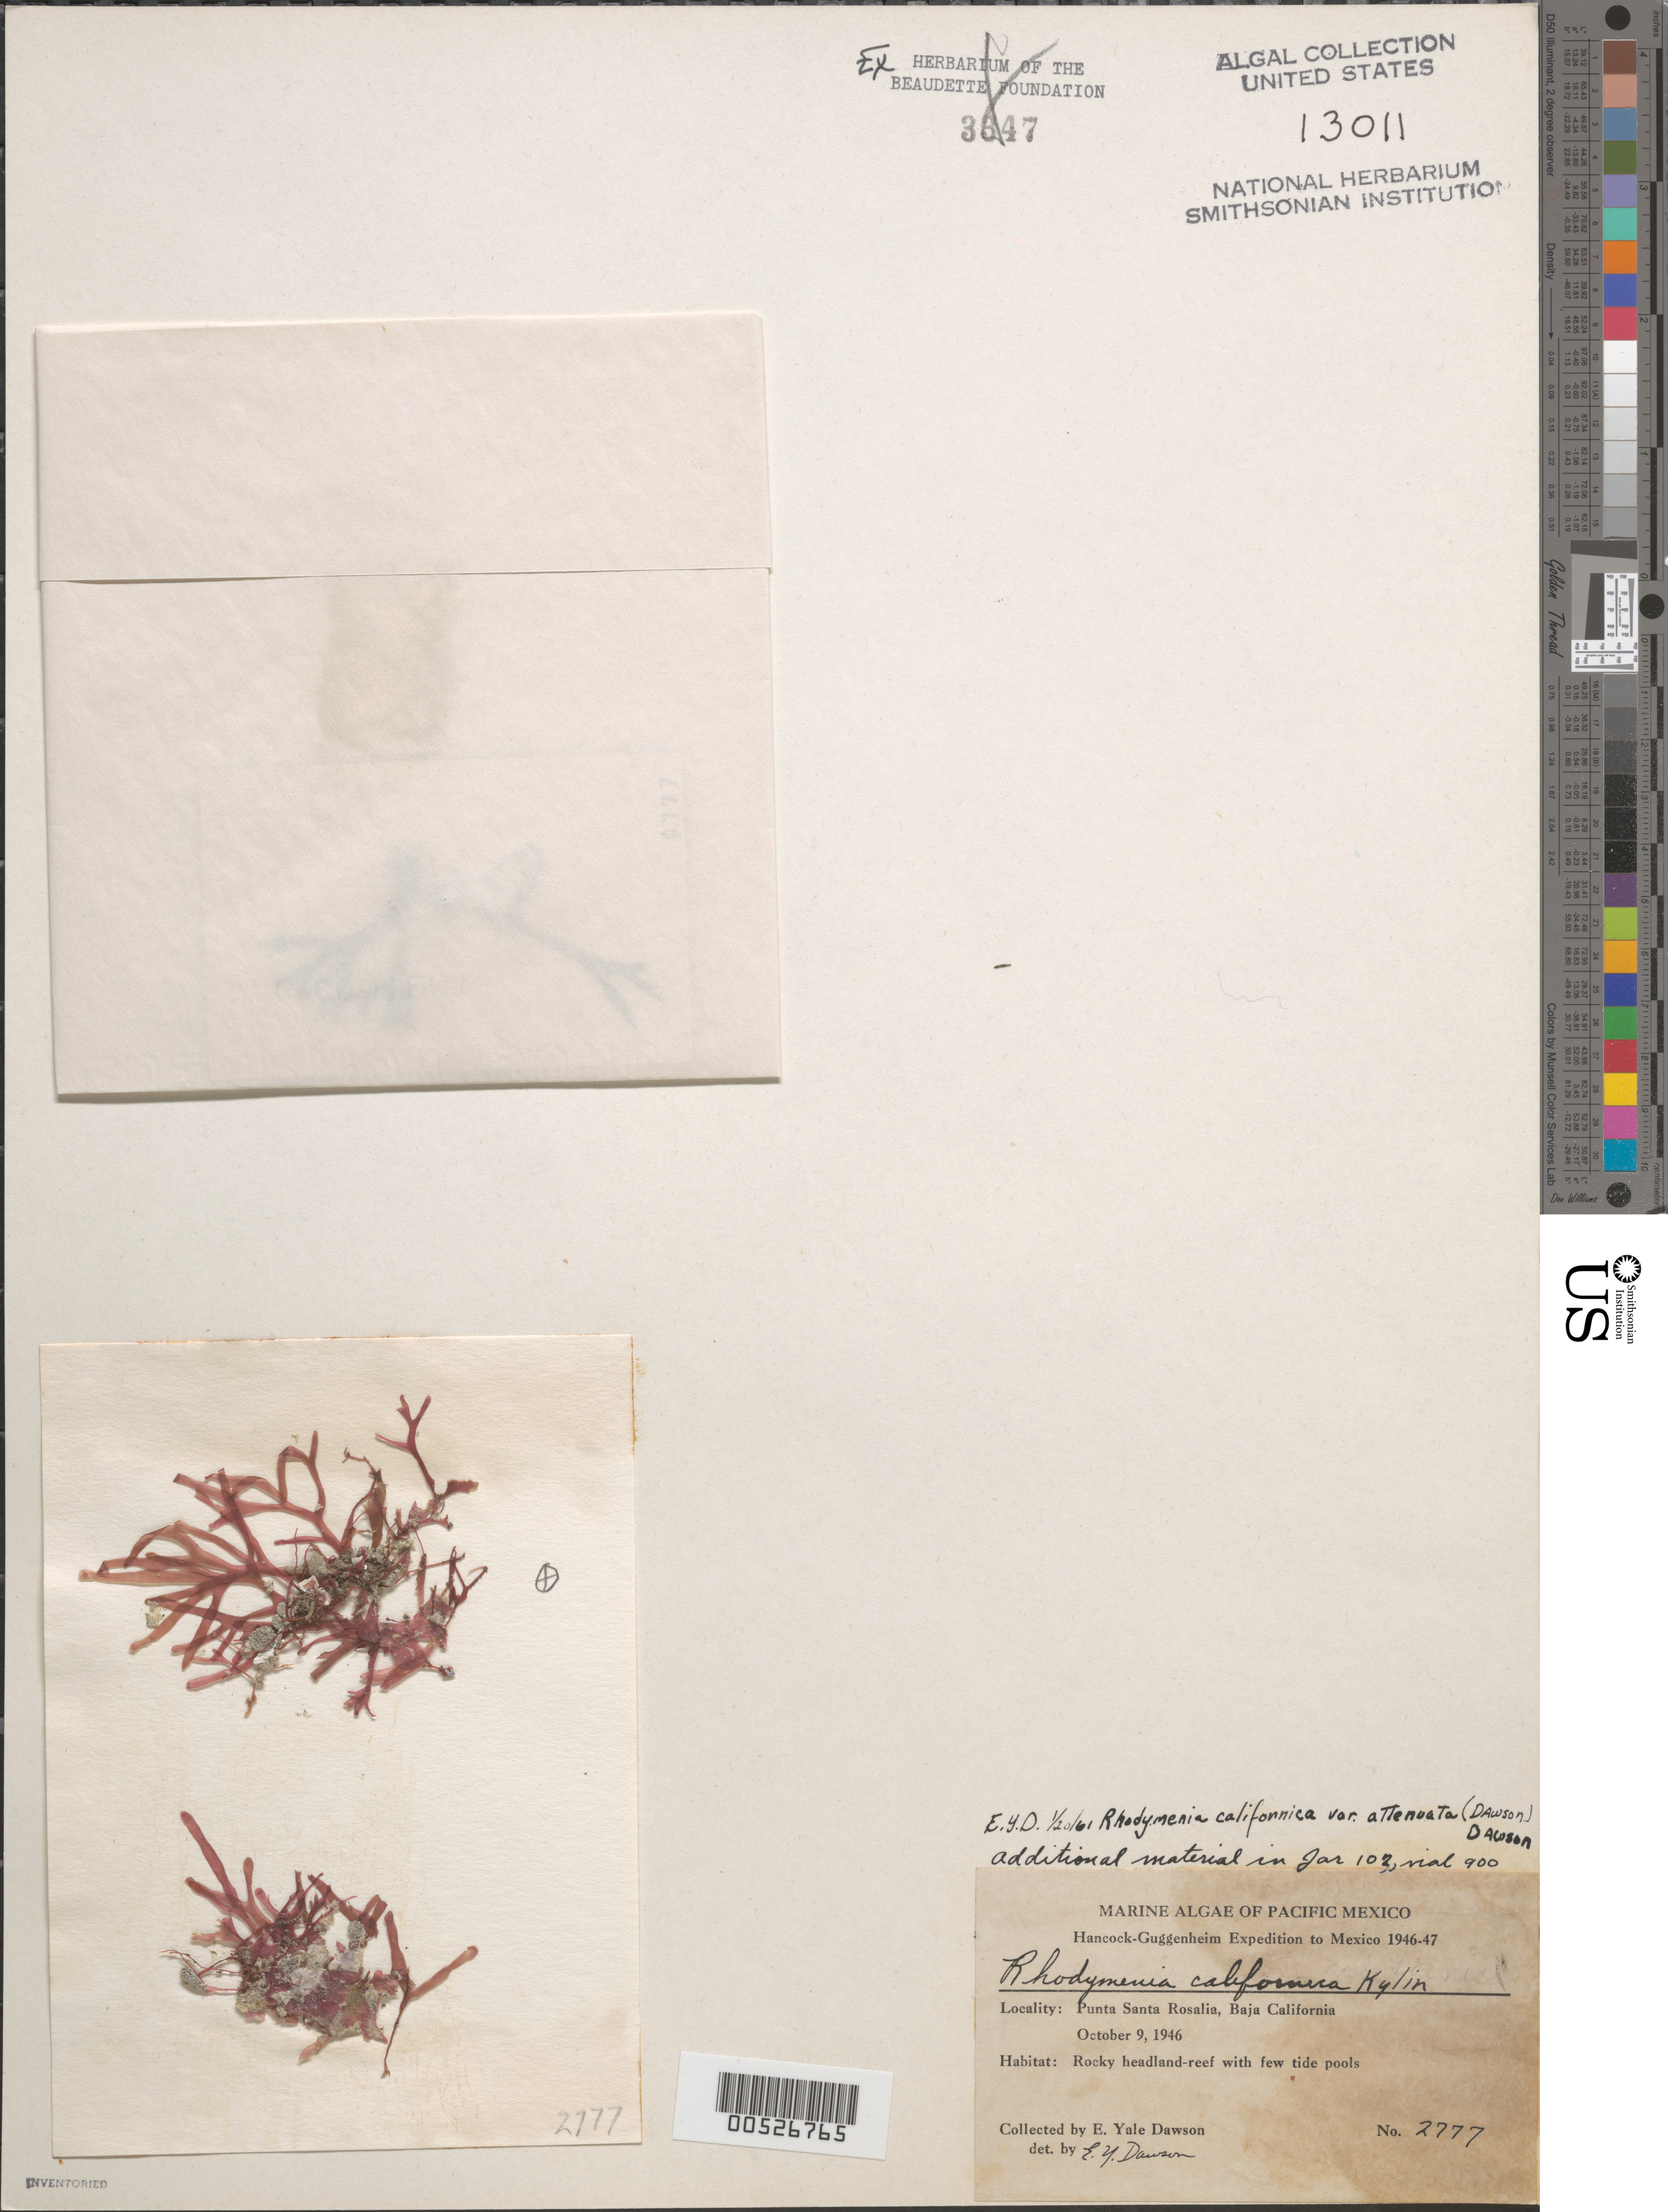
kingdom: Plantae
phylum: Rhodophyta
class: Florideophyceae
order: Rhodymeniales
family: Rhodymeniaceae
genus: Rhodymenia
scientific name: Rhodymenia californica var. attenuata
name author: (Daws.) E.Y. Dawson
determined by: Dawson, E. Y.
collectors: E. Y. Dawson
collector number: EYD 2777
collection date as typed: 09 Oct 1946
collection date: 1946-10-09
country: Mexico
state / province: Baja California Sur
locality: Punta Santa Rosalia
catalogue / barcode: US 13011